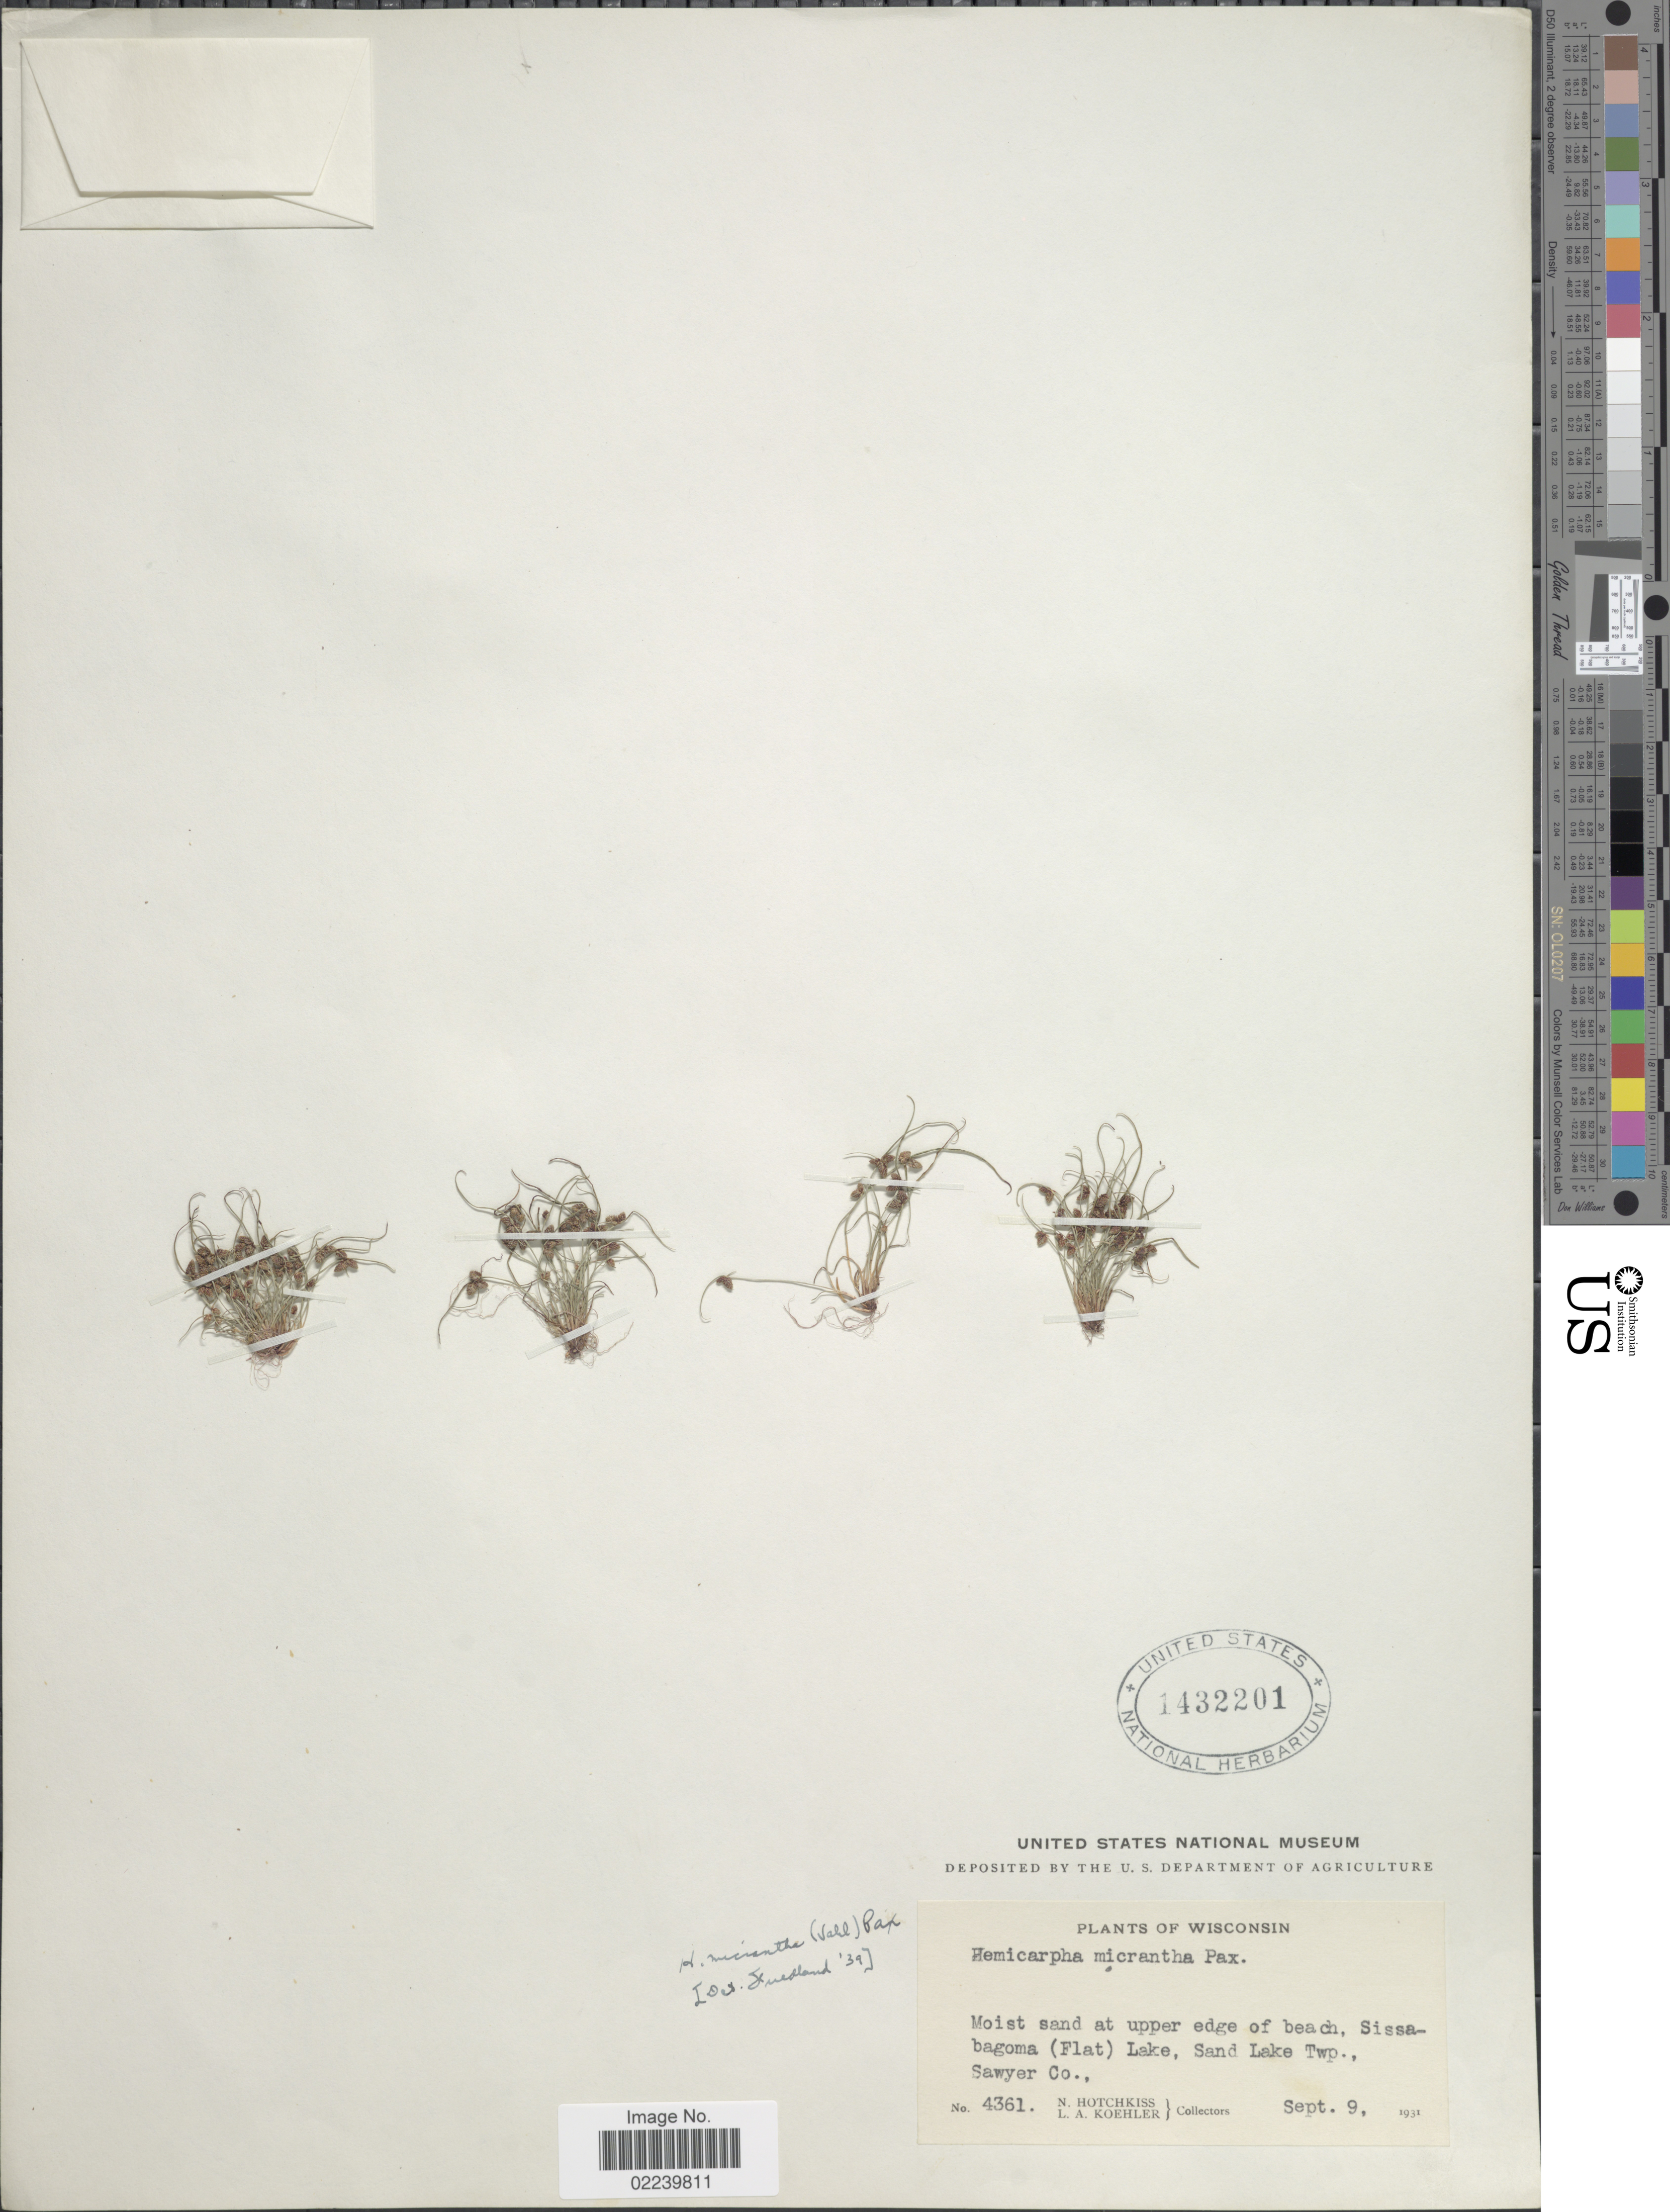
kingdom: Plantae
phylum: Tracheophyta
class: Liliopsida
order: Poales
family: Cyperaceae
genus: Cyperus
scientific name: Cyperus subsquarrosus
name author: (Muhl.) Bauters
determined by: Strong, M. T., (US), Smithsonian Institution - National Museum of Natural History (UNITED STATES)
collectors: N. Hotchkiss & L. Koehler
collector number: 4361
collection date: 1931-09-09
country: United States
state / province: Wisconsin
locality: Moist sand at upper edge of beach, Sissabagoma (Flat) Lake, Sand Lake Twp. Sawyer Co.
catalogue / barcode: US 1432201